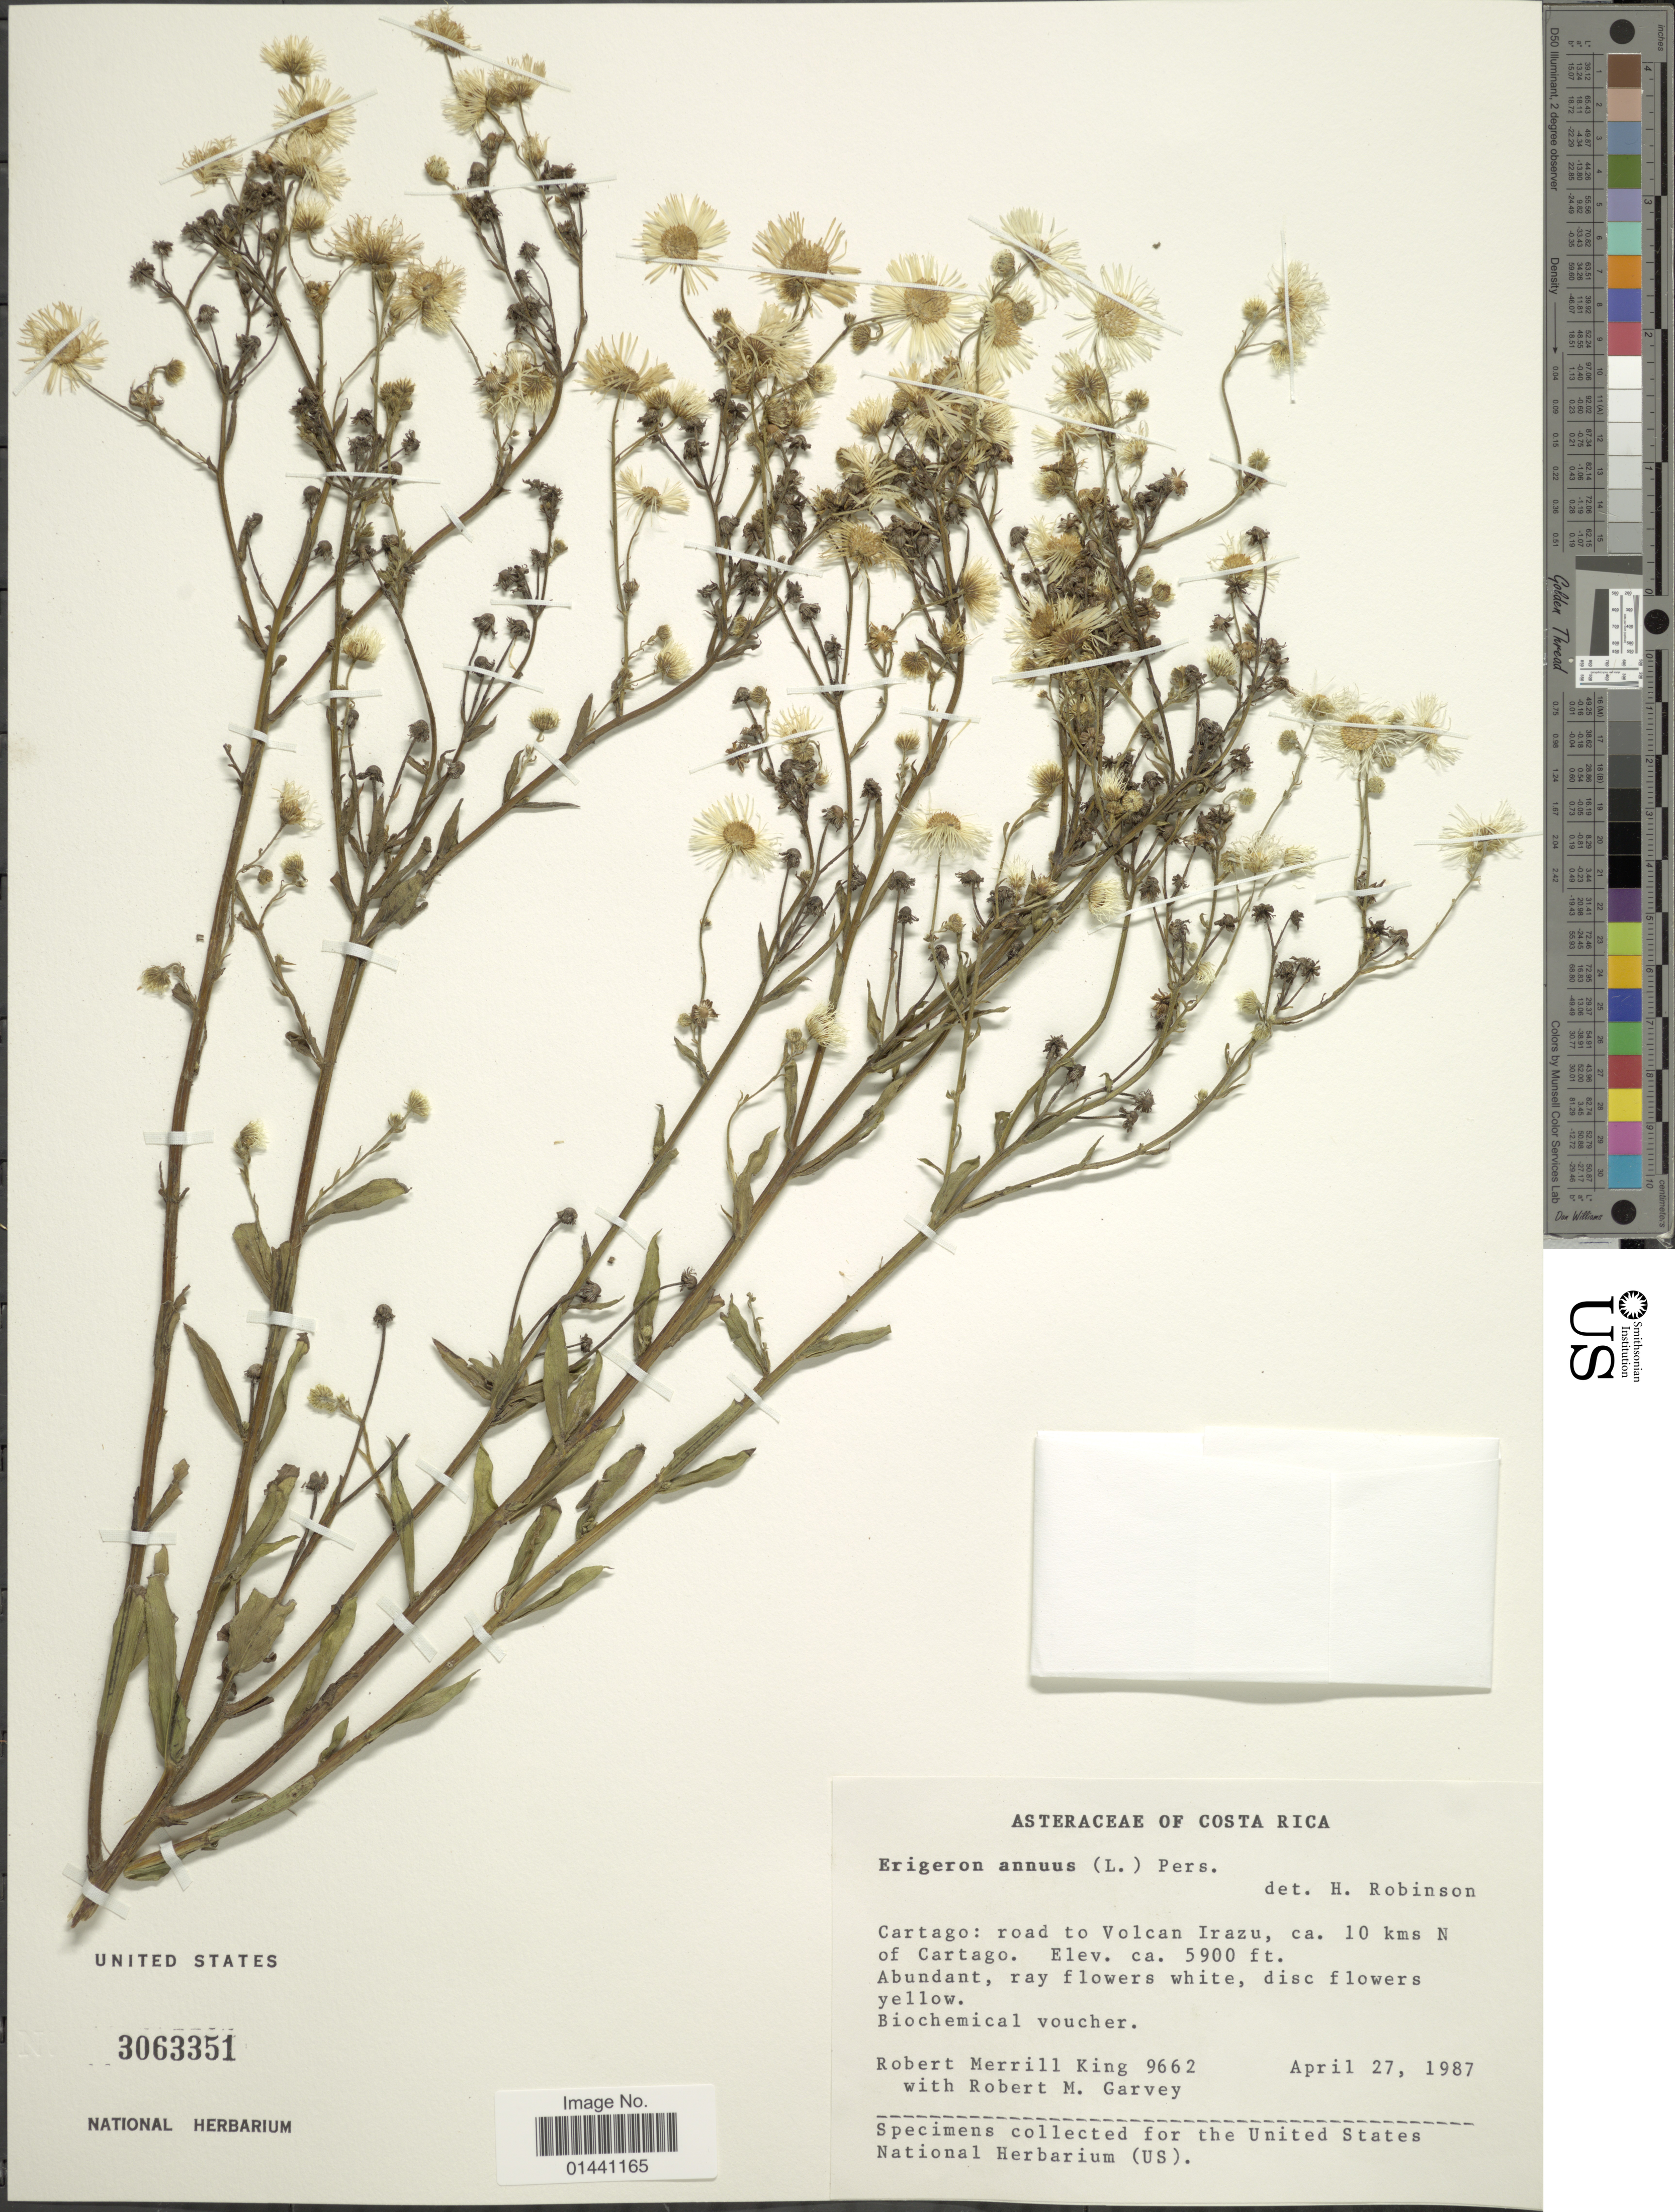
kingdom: Plantae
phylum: Tracheophyta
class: Magnoliopsida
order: Asterales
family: Asteraceae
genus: Erigeron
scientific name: Erigeron annuus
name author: (L.) Pers.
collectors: R. M. King & R. Garvey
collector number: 9662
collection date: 1987-04-27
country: Costa Rica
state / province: Cartago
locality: Road to Volcan Irazu, ca. 10 kms N of Cartago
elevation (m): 1798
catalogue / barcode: US 3063351